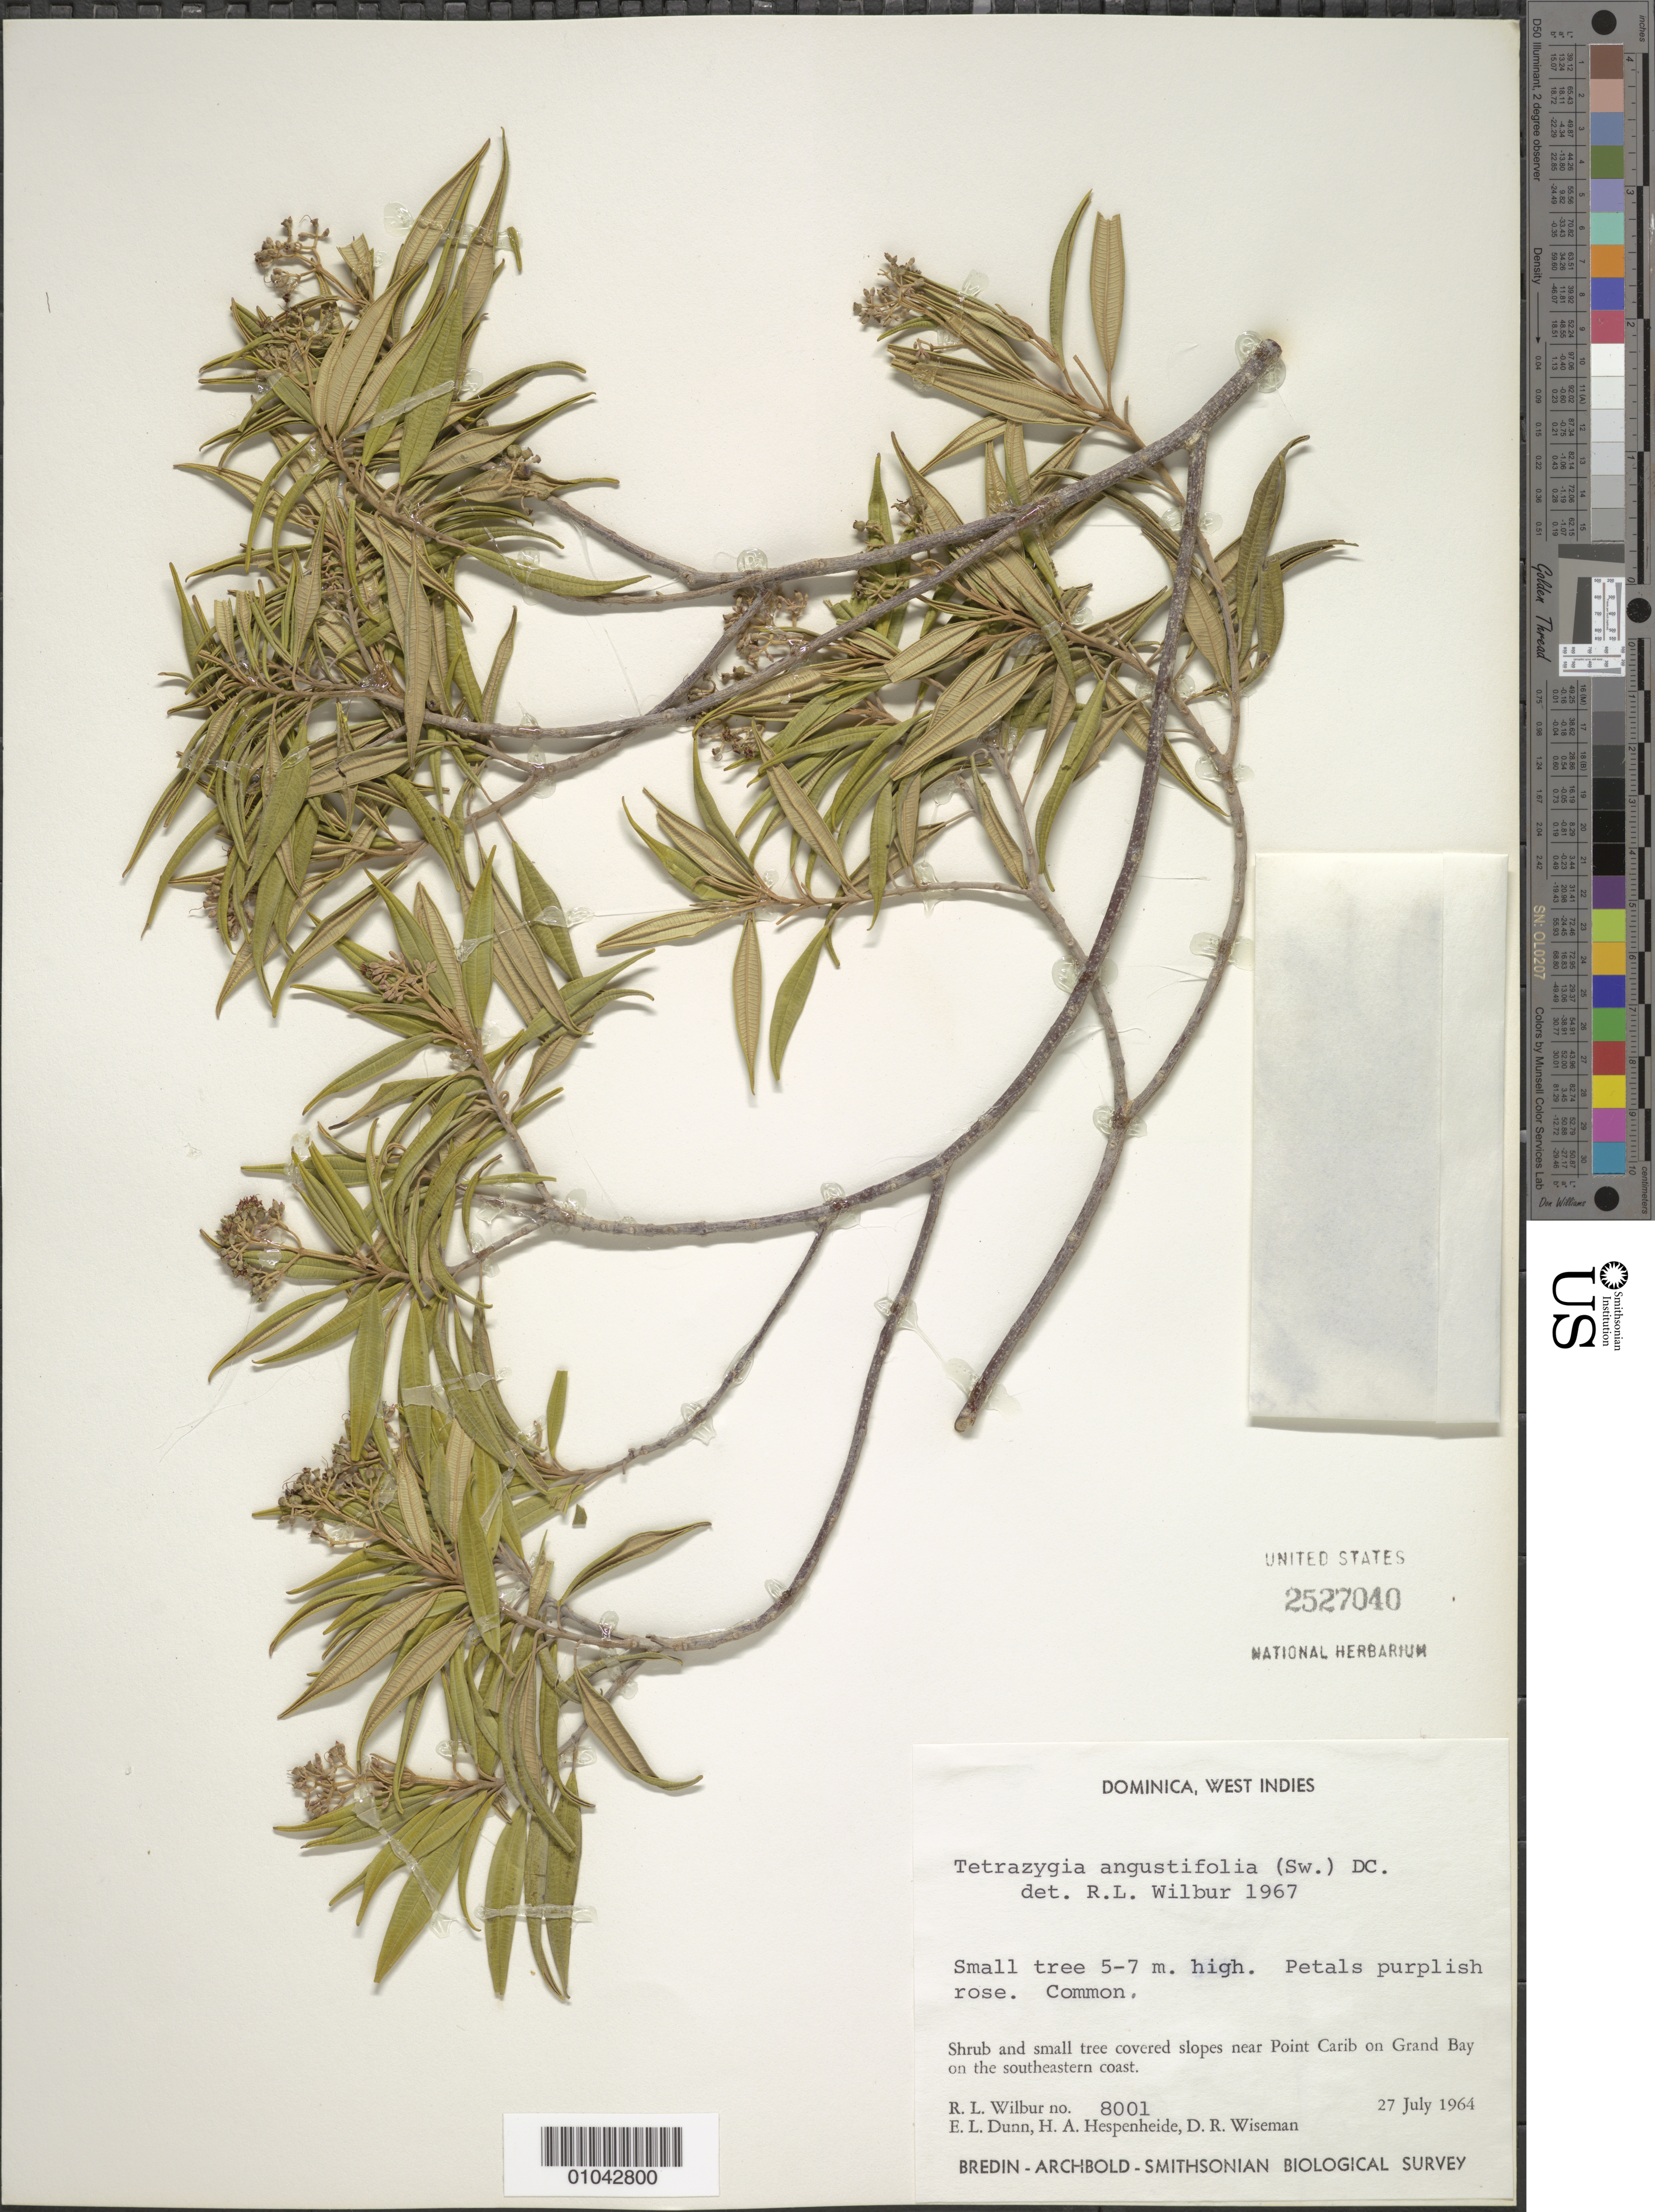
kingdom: Plantae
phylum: Tracheophyta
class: Magnoliopsida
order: Myrtales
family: Melastomataceae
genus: Tetrazygia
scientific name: Tetrazygia angustifolia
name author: (Sw.) DC.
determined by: Wilbur, R. L.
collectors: R. L. Wilbur, E. Dunn, H. A. Hespenheide & D. R. Wiseman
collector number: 8001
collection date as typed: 27 Jul 1964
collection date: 1964-07-27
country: Dominica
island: Dominica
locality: Near Point Carib on Grand Bay on the southeastern coast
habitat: Shrub and small tree covered slopes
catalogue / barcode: US 2527040